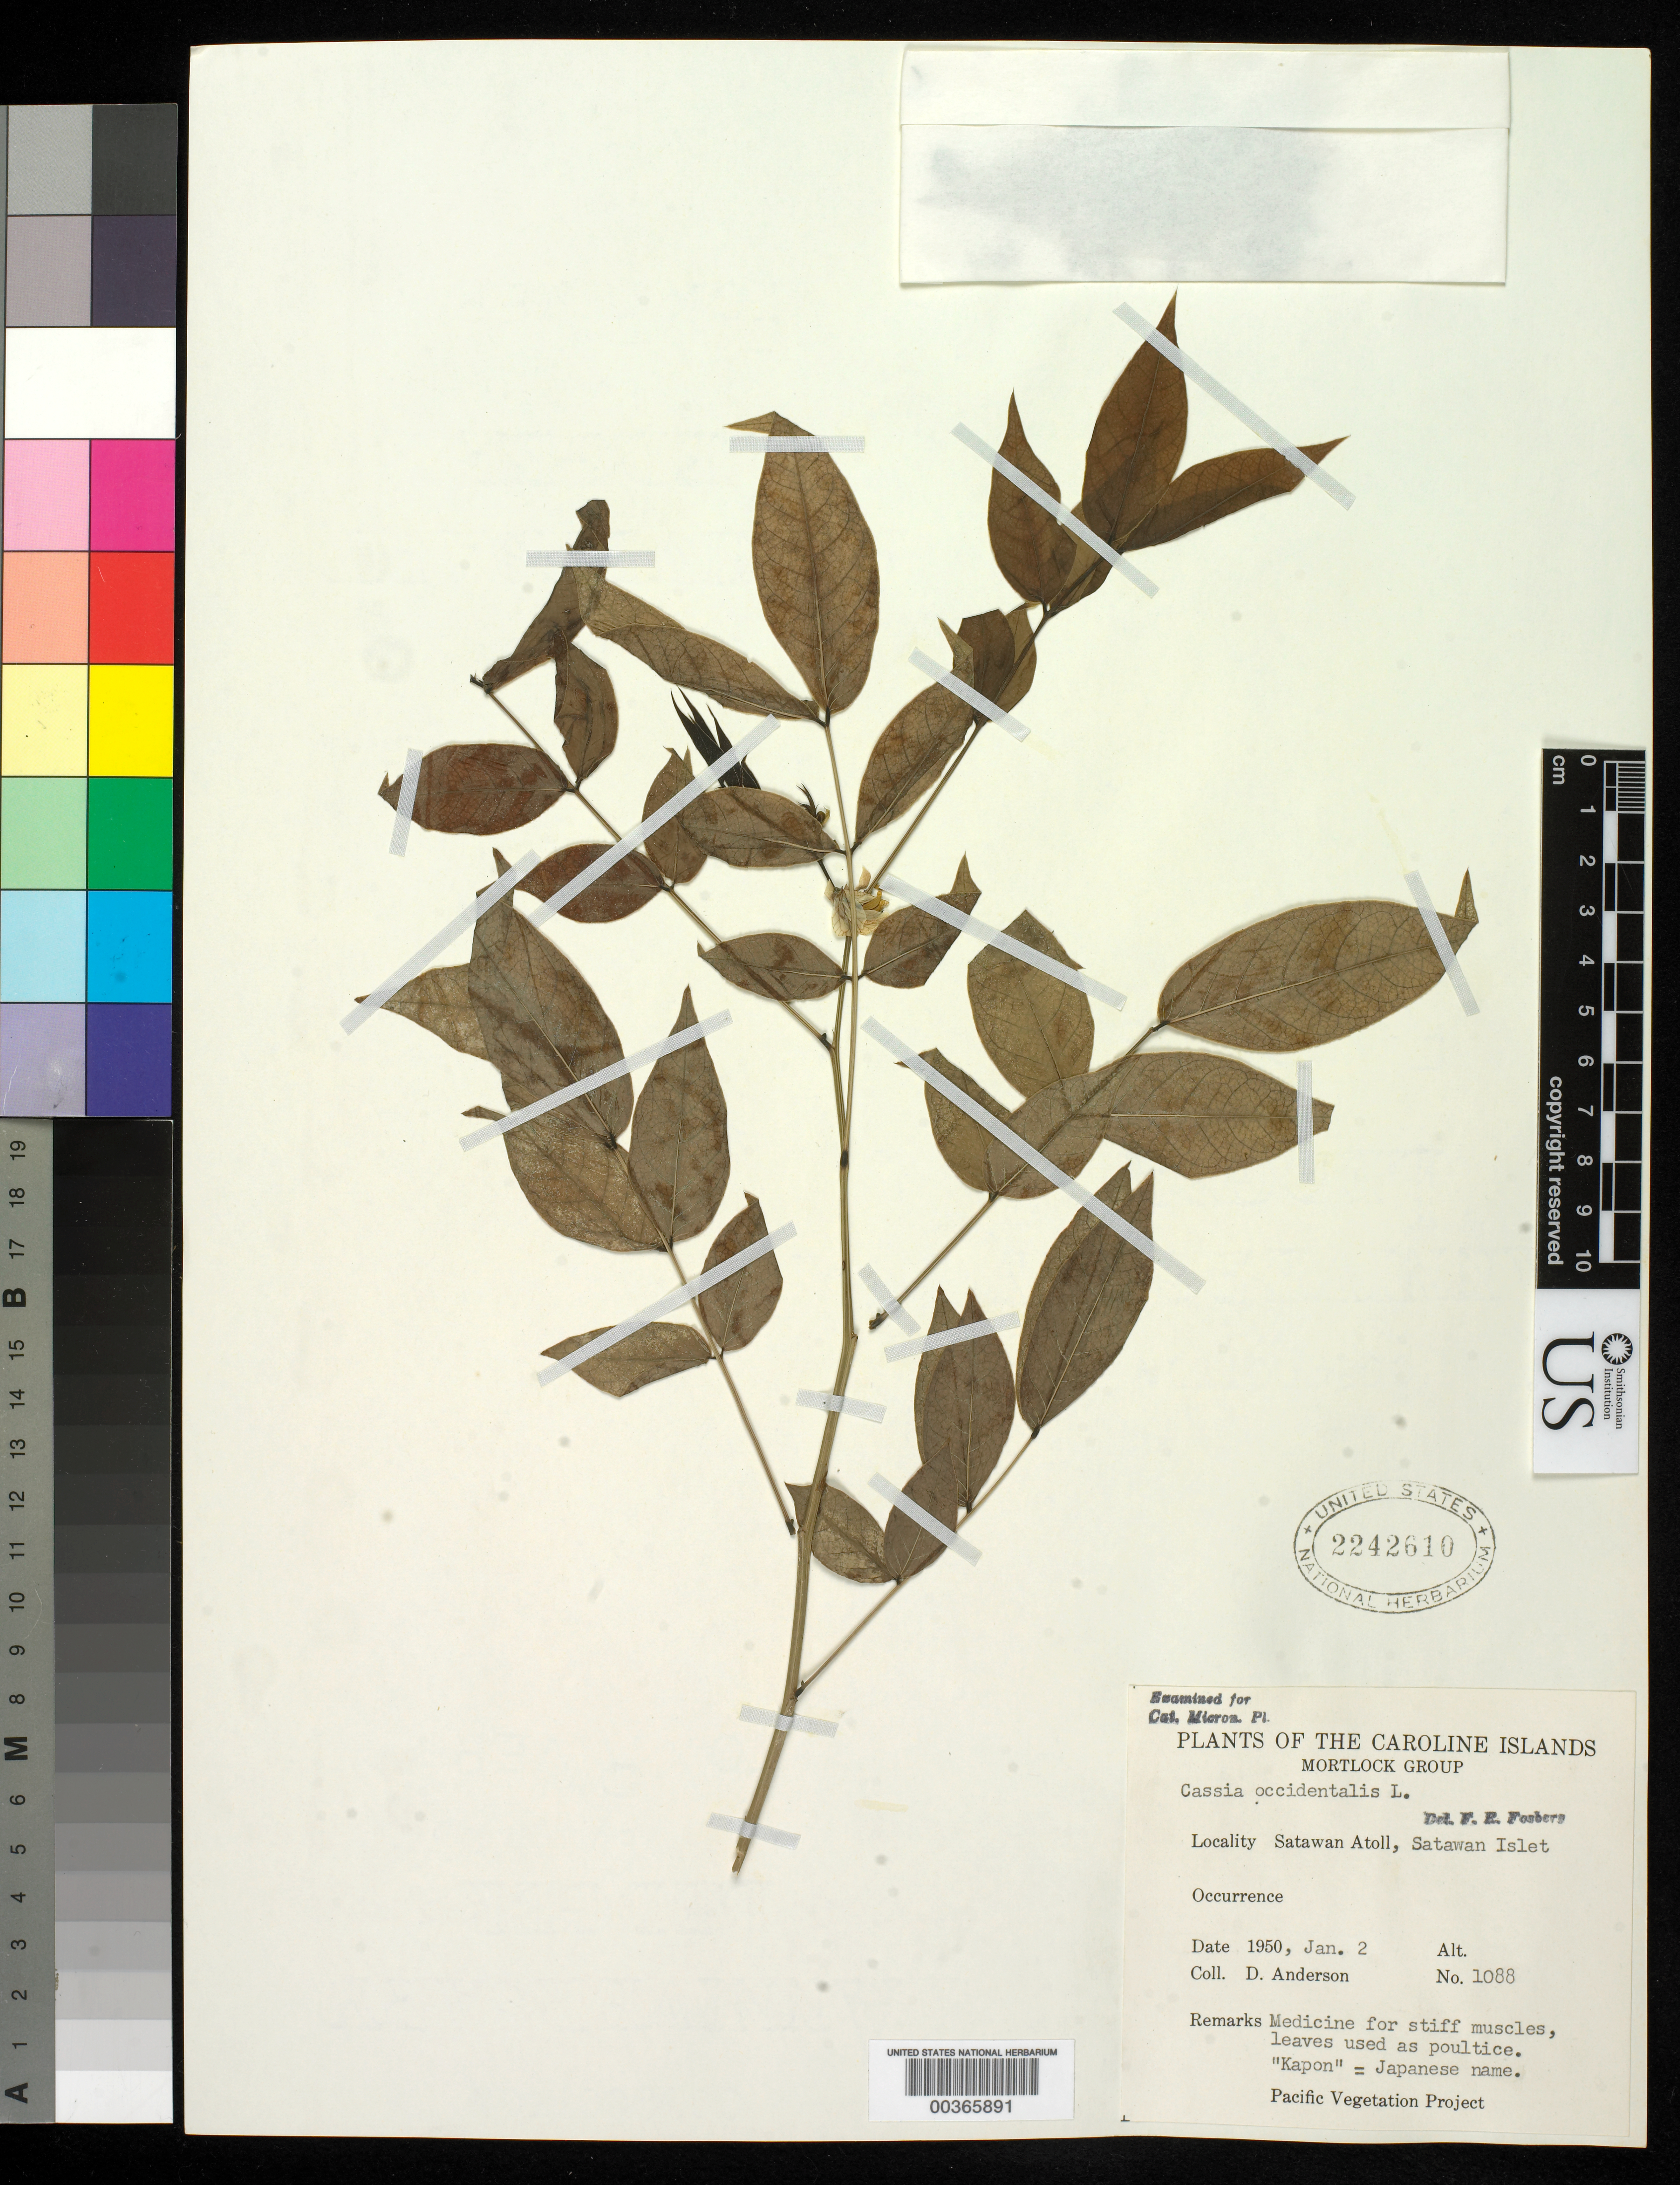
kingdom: Plantae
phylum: Tracheophyta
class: Magnoliopsida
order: Fabales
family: Fabaceae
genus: Senna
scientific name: Senna occidentalis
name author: (L.) Link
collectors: D. Anderson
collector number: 1088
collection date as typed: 02 Jan 1950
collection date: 1950-01-02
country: Micronesia, Federated States of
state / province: Truk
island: Satawan Atoll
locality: Satawan Islet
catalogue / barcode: US 2242610